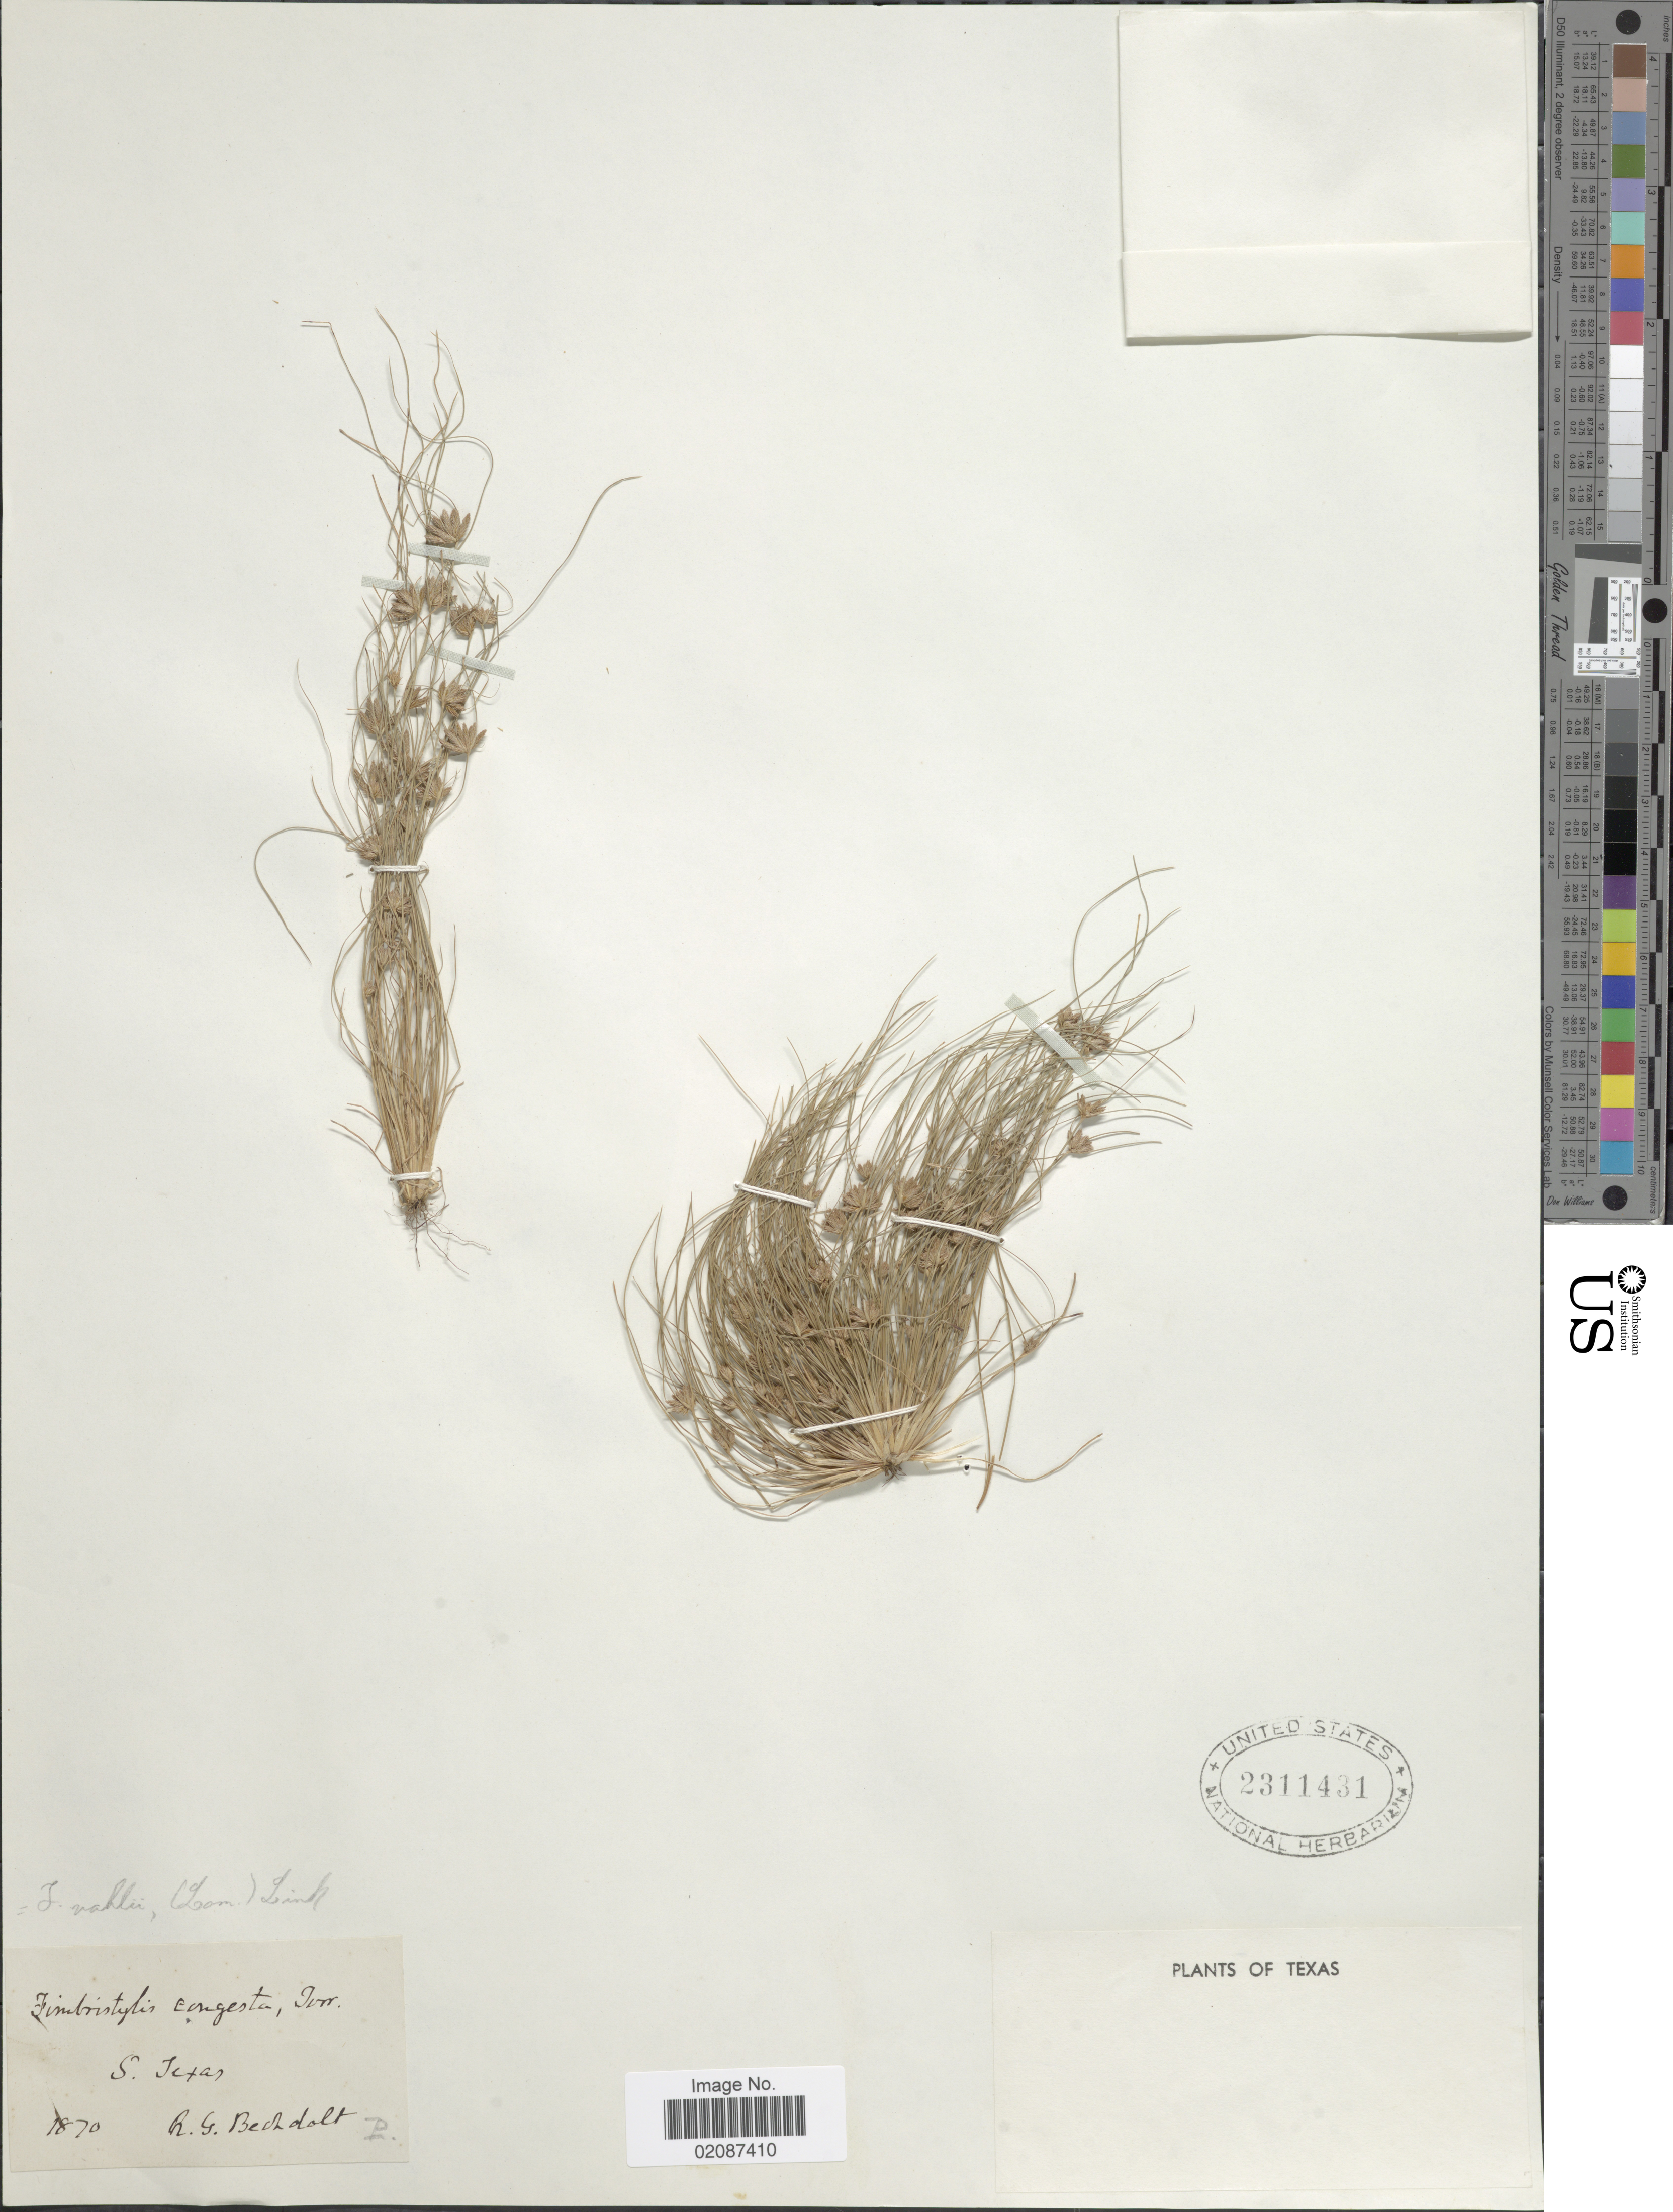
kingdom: Plantae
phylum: Tracheophyta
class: Liliopsida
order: Poales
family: Cyperaceae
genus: Fimbristylis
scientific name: Fimbristylis vahlii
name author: (Lam.) Link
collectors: R. Bechdolt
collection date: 1870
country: United States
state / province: Texas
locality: S. Texas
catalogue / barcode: US 2311431